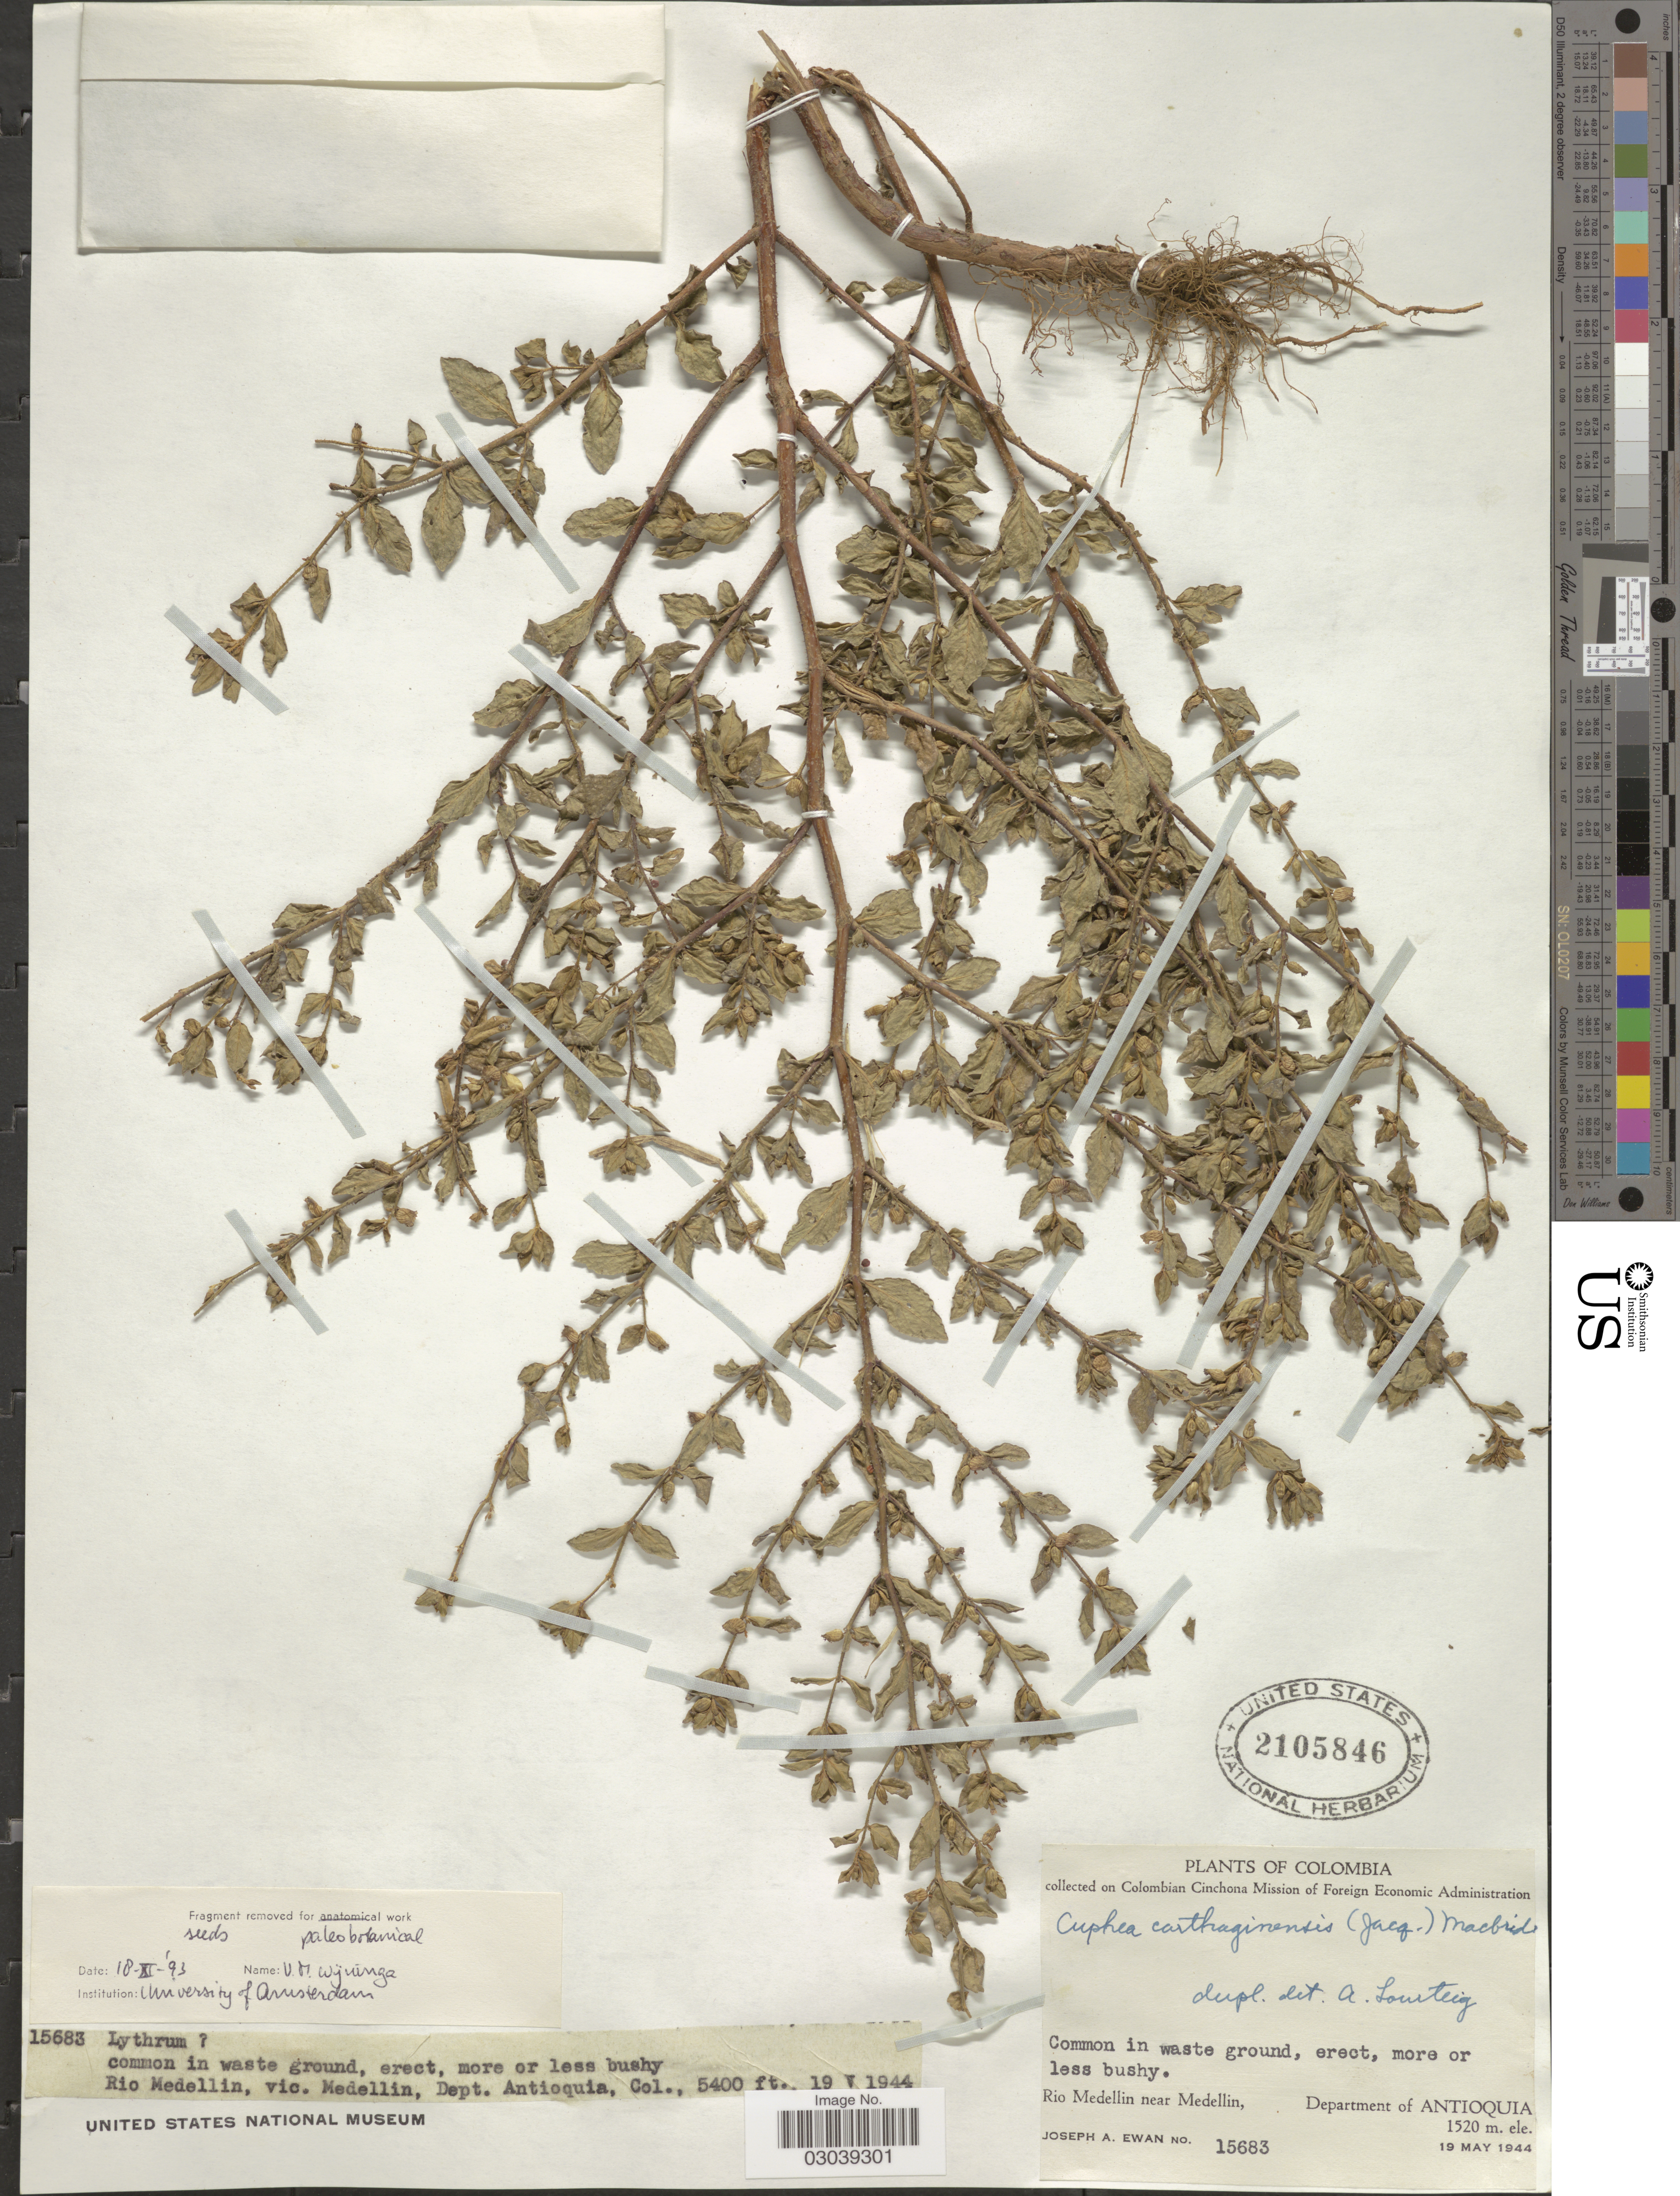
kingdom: Plantae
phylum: Tracheophyta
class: Magnoliopsida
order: Myrtales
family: Lythraceae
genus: Cuphea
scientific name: Cuphea carthagenensis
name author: (Jacq.) J.F. Macbr.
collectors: J. A. Ewan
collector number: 15683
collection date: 1944-05-19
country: Colombia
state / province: Antioquia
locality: Rio Medellin near Medellin, Department of Antioquia. Rio Medellin, vic. Medellin.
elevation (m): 1646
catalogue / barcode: US 2105846